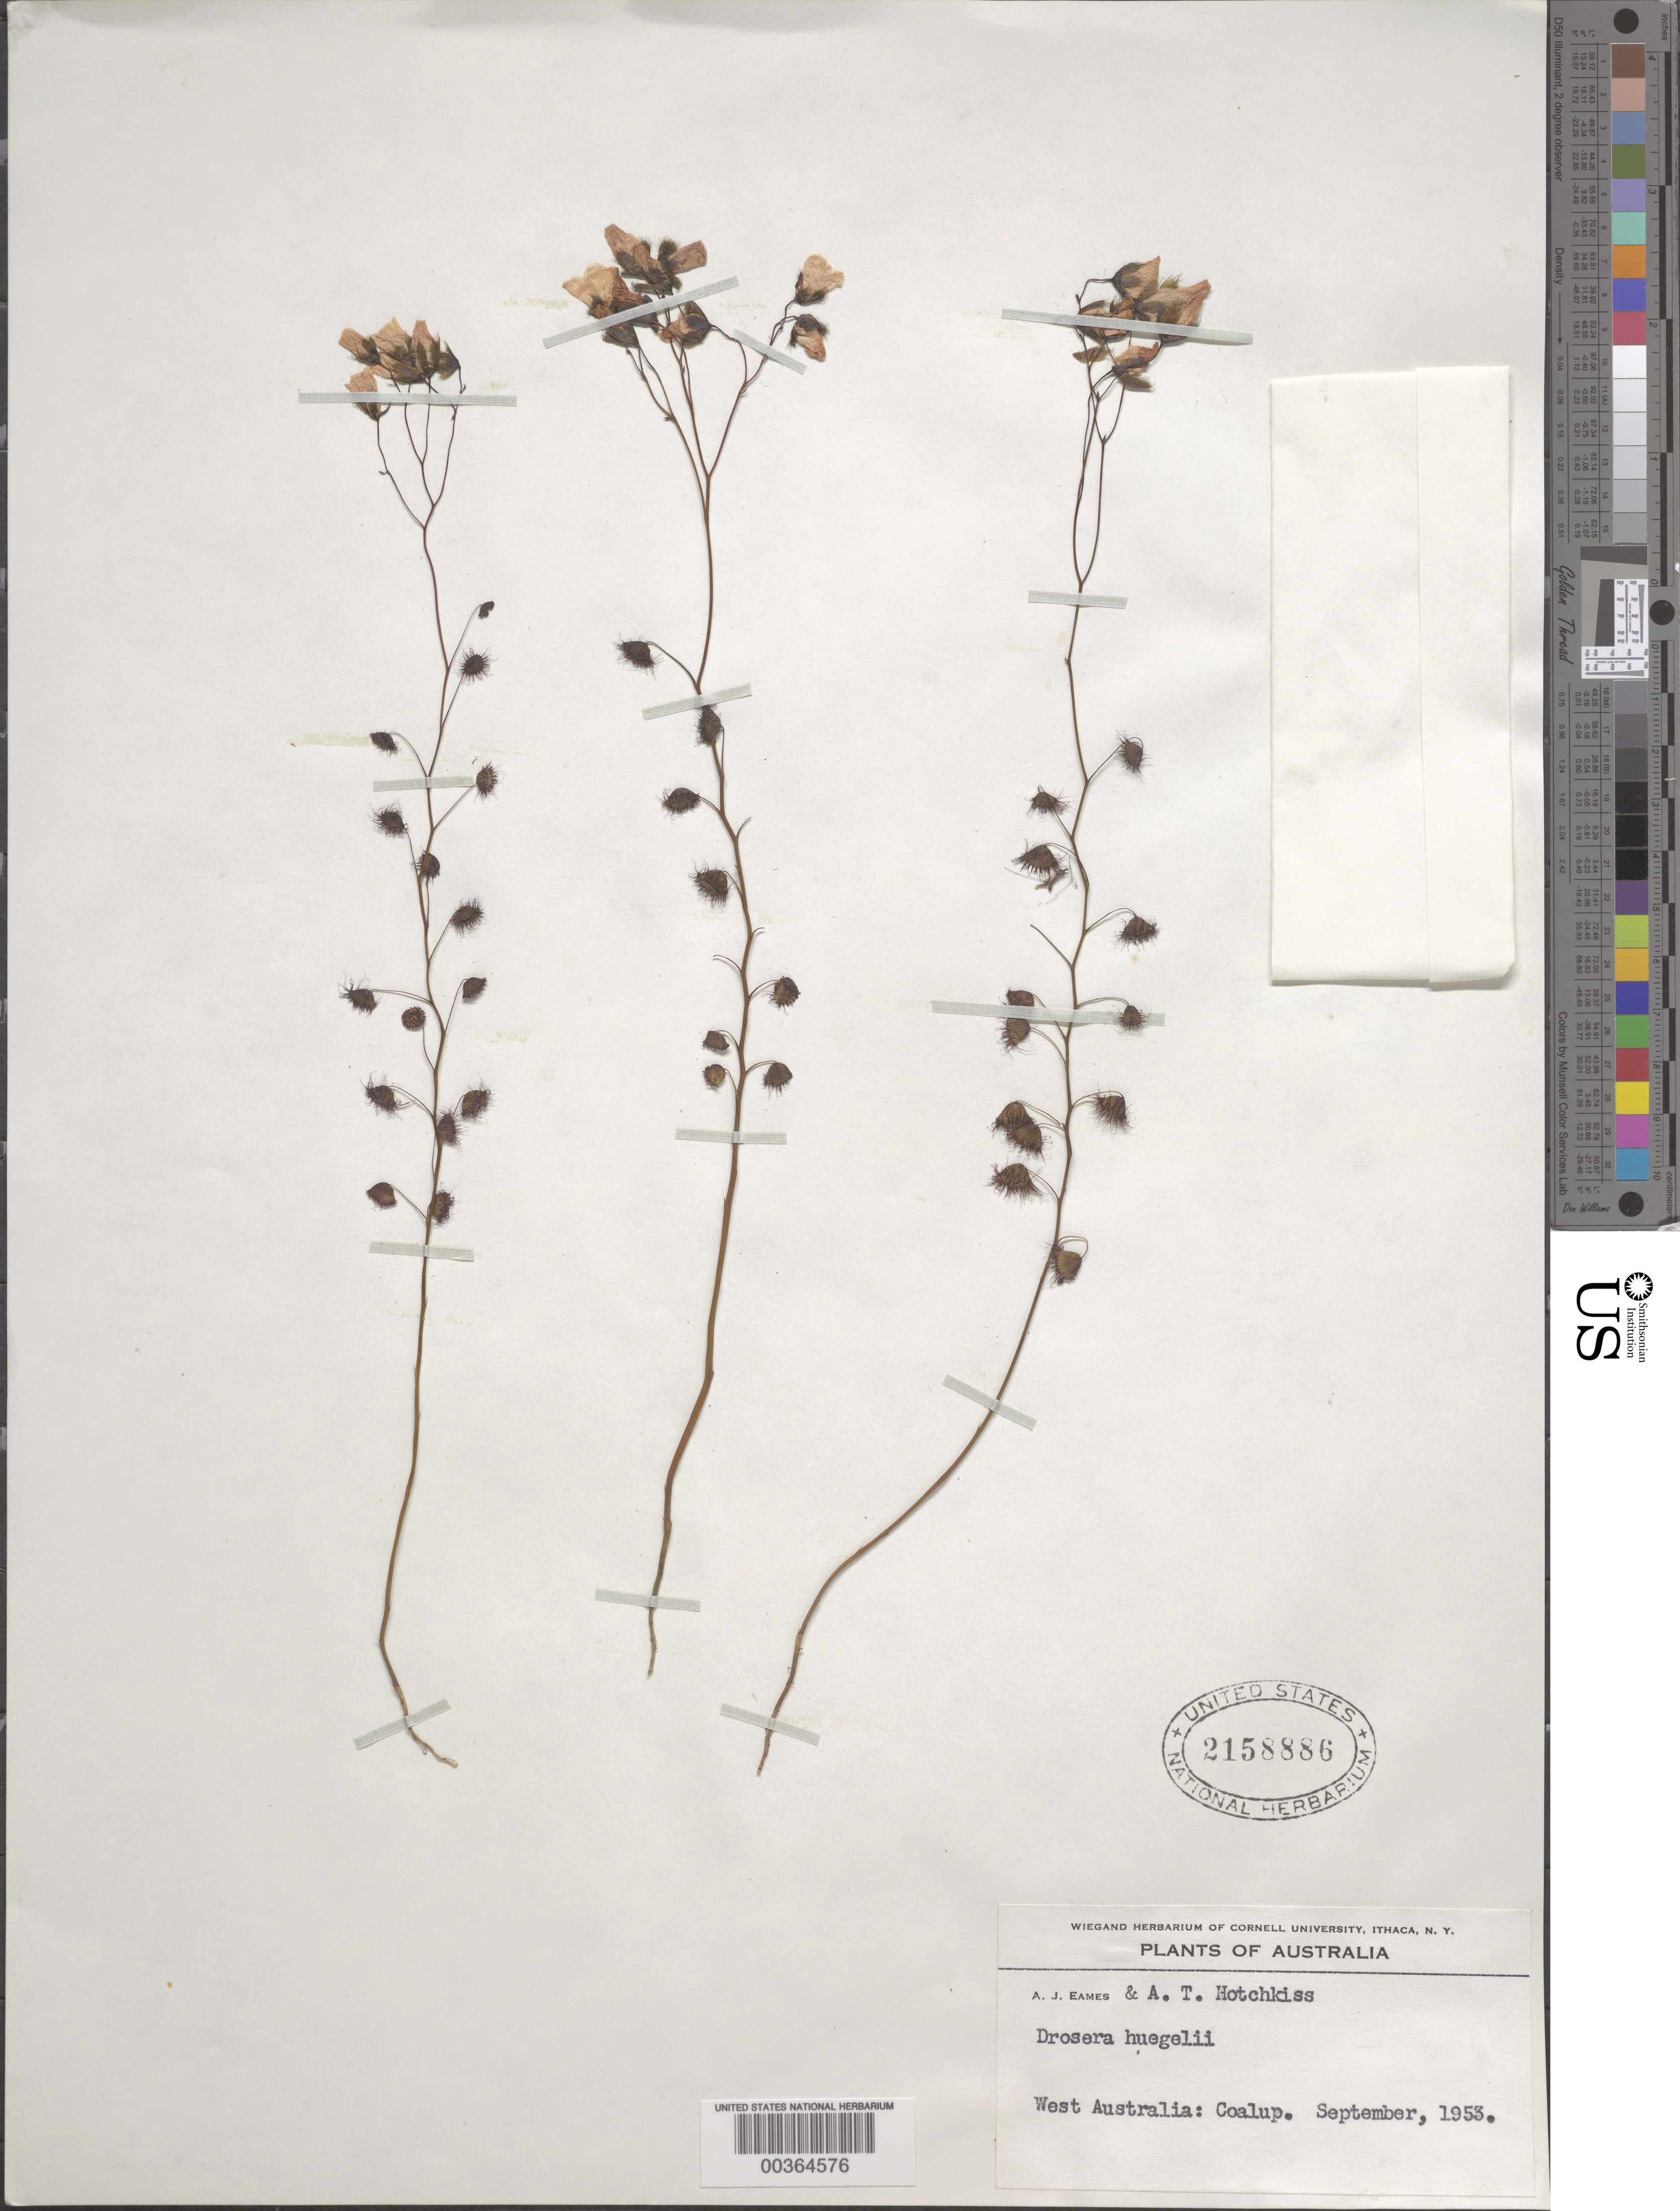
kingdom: Plantae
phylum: Tracheophyta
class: Magnoliopsida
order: Caryophyllales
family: Droseraceae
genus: Drosera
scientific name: Drosera huegelii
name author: Endl.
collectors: A. J. Eames & A. Hotchkiss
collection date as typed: Sep 1953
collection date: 1953-09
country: Australia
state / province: Western Australia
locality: Coalup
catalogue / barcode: US 2158886